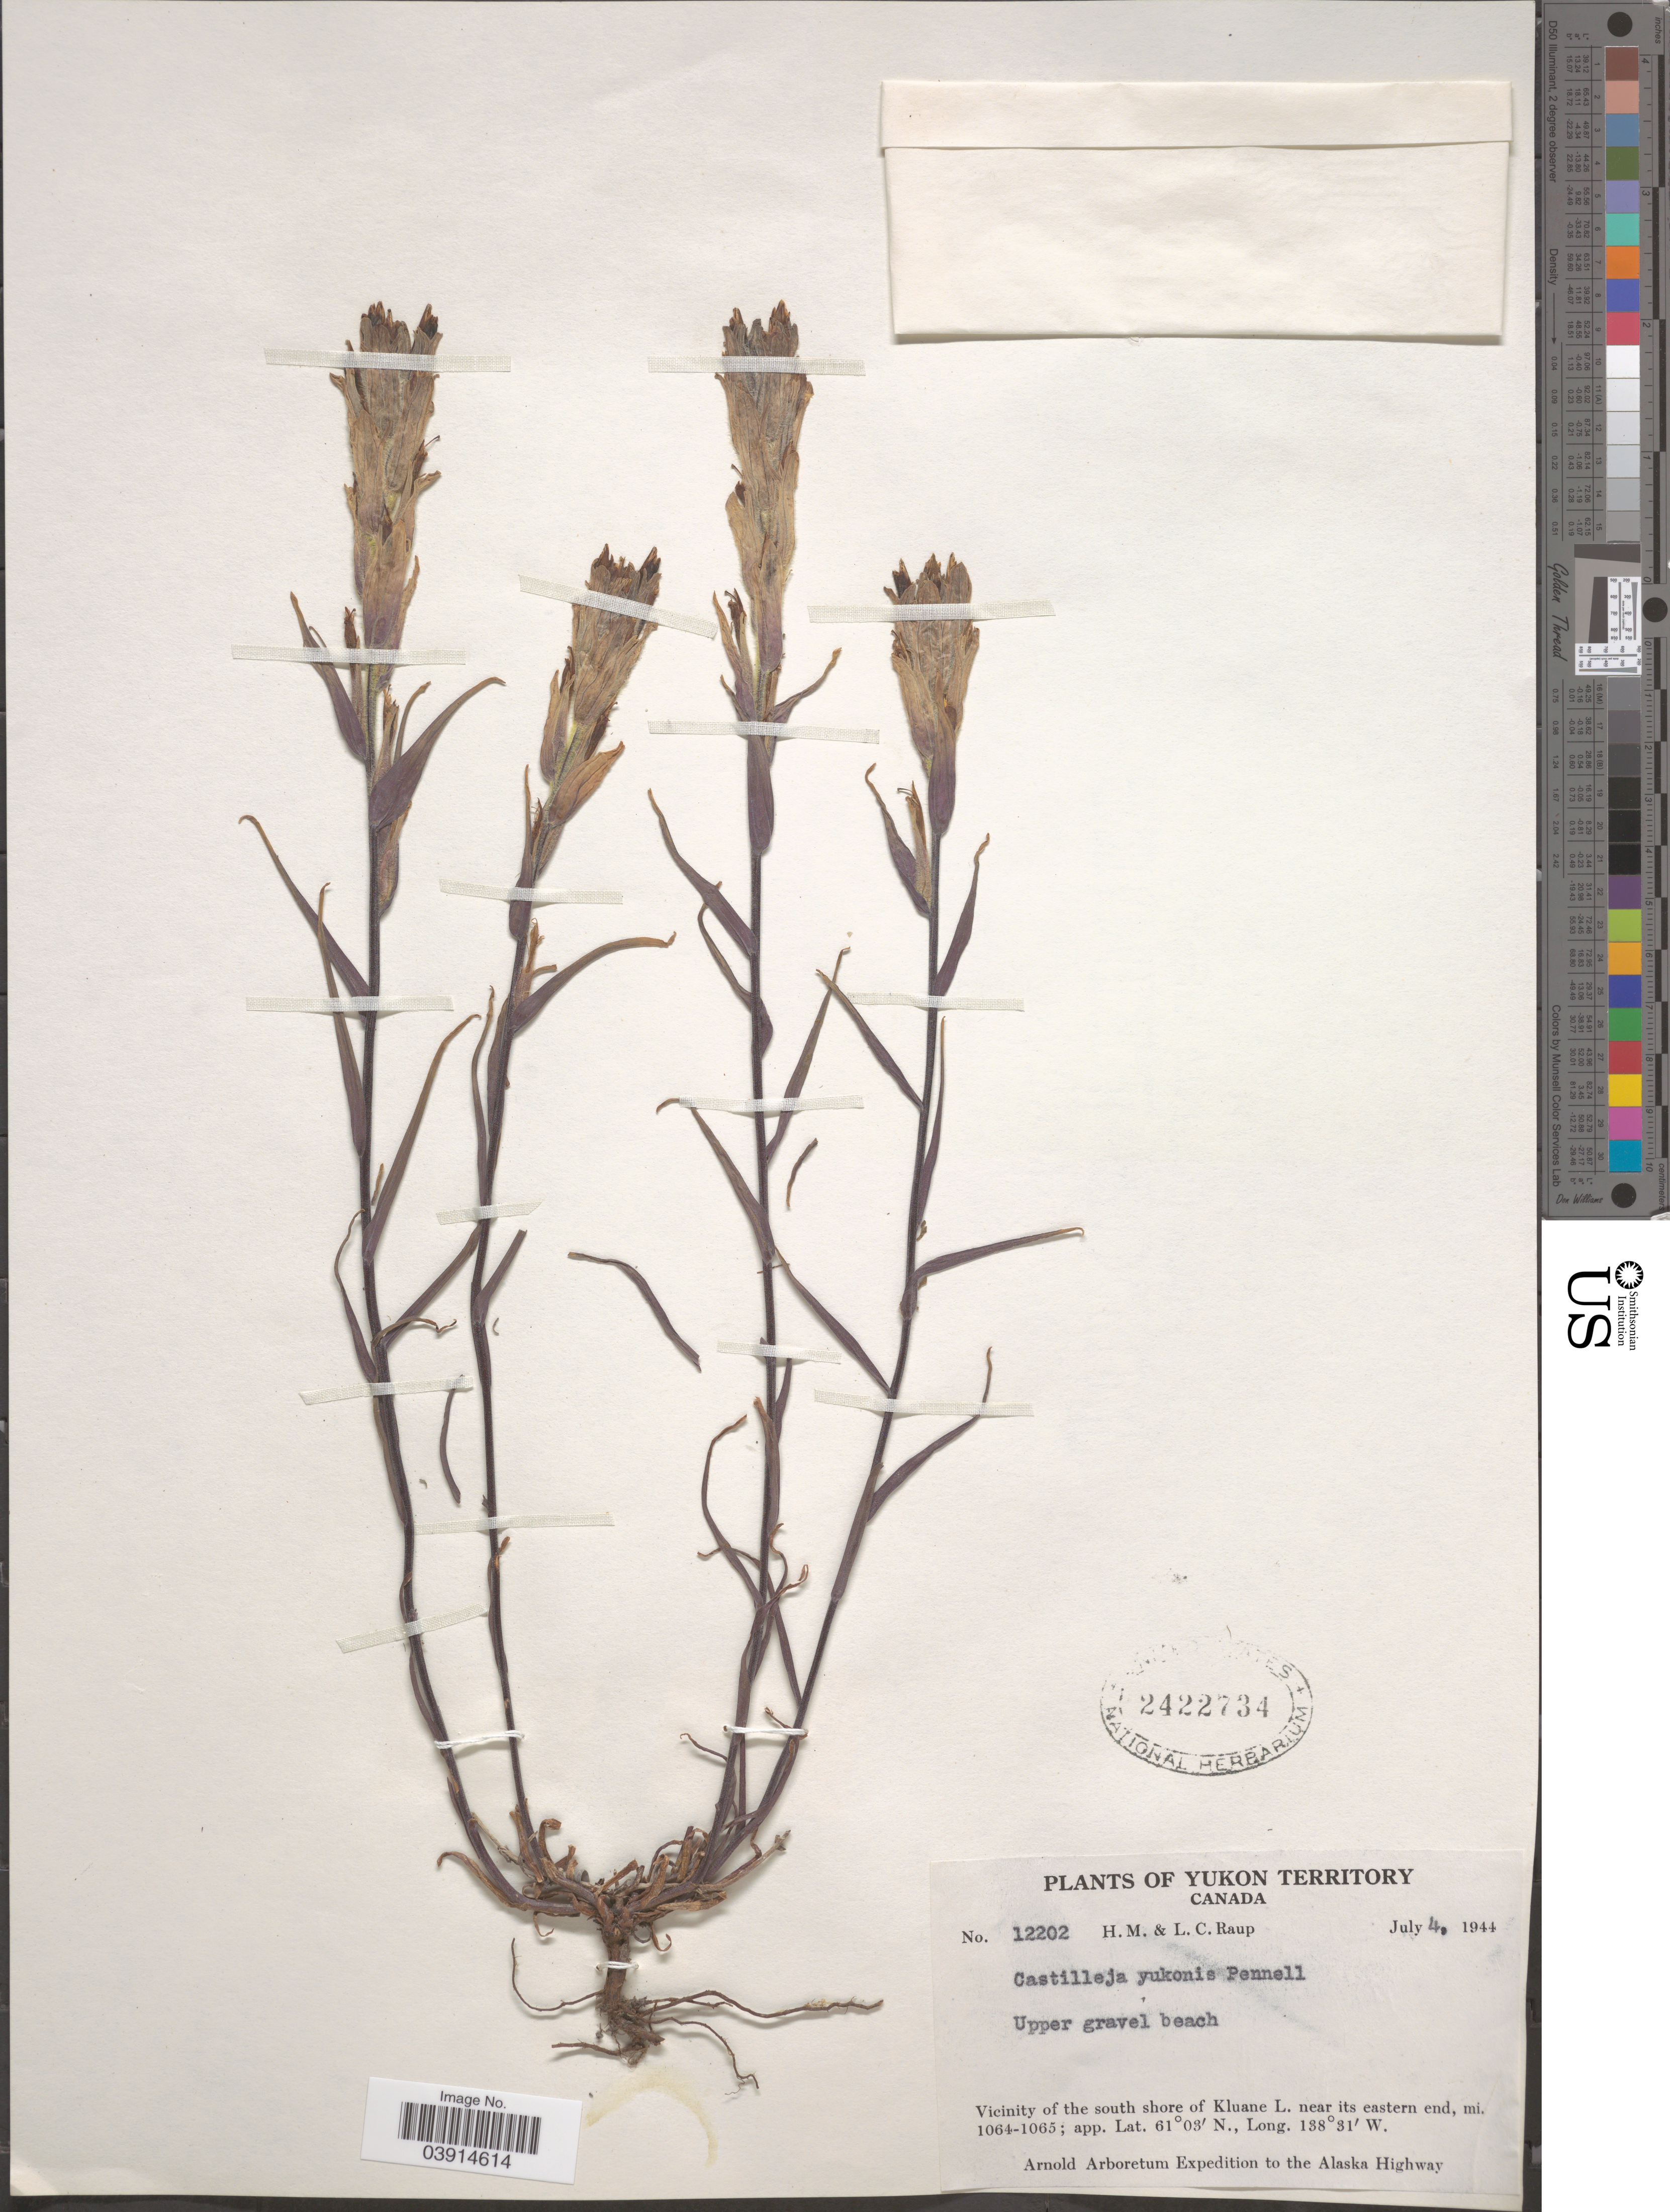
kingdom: Plantae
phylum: Tracheophyta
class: Magnoliopsida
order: Lamiales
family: Orobanchaceae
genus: Castilleja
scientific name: Castilleja yukonis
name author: Pennell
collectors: H. Raup & L. Raup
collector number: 12202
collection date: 1944-07-04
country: Canada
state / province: Yukon Territory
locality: Vicinity of the south shore of Kluane L. near its eastern end, mi. 1064-1065. The Alaska Highway.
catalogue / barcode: US 2422734